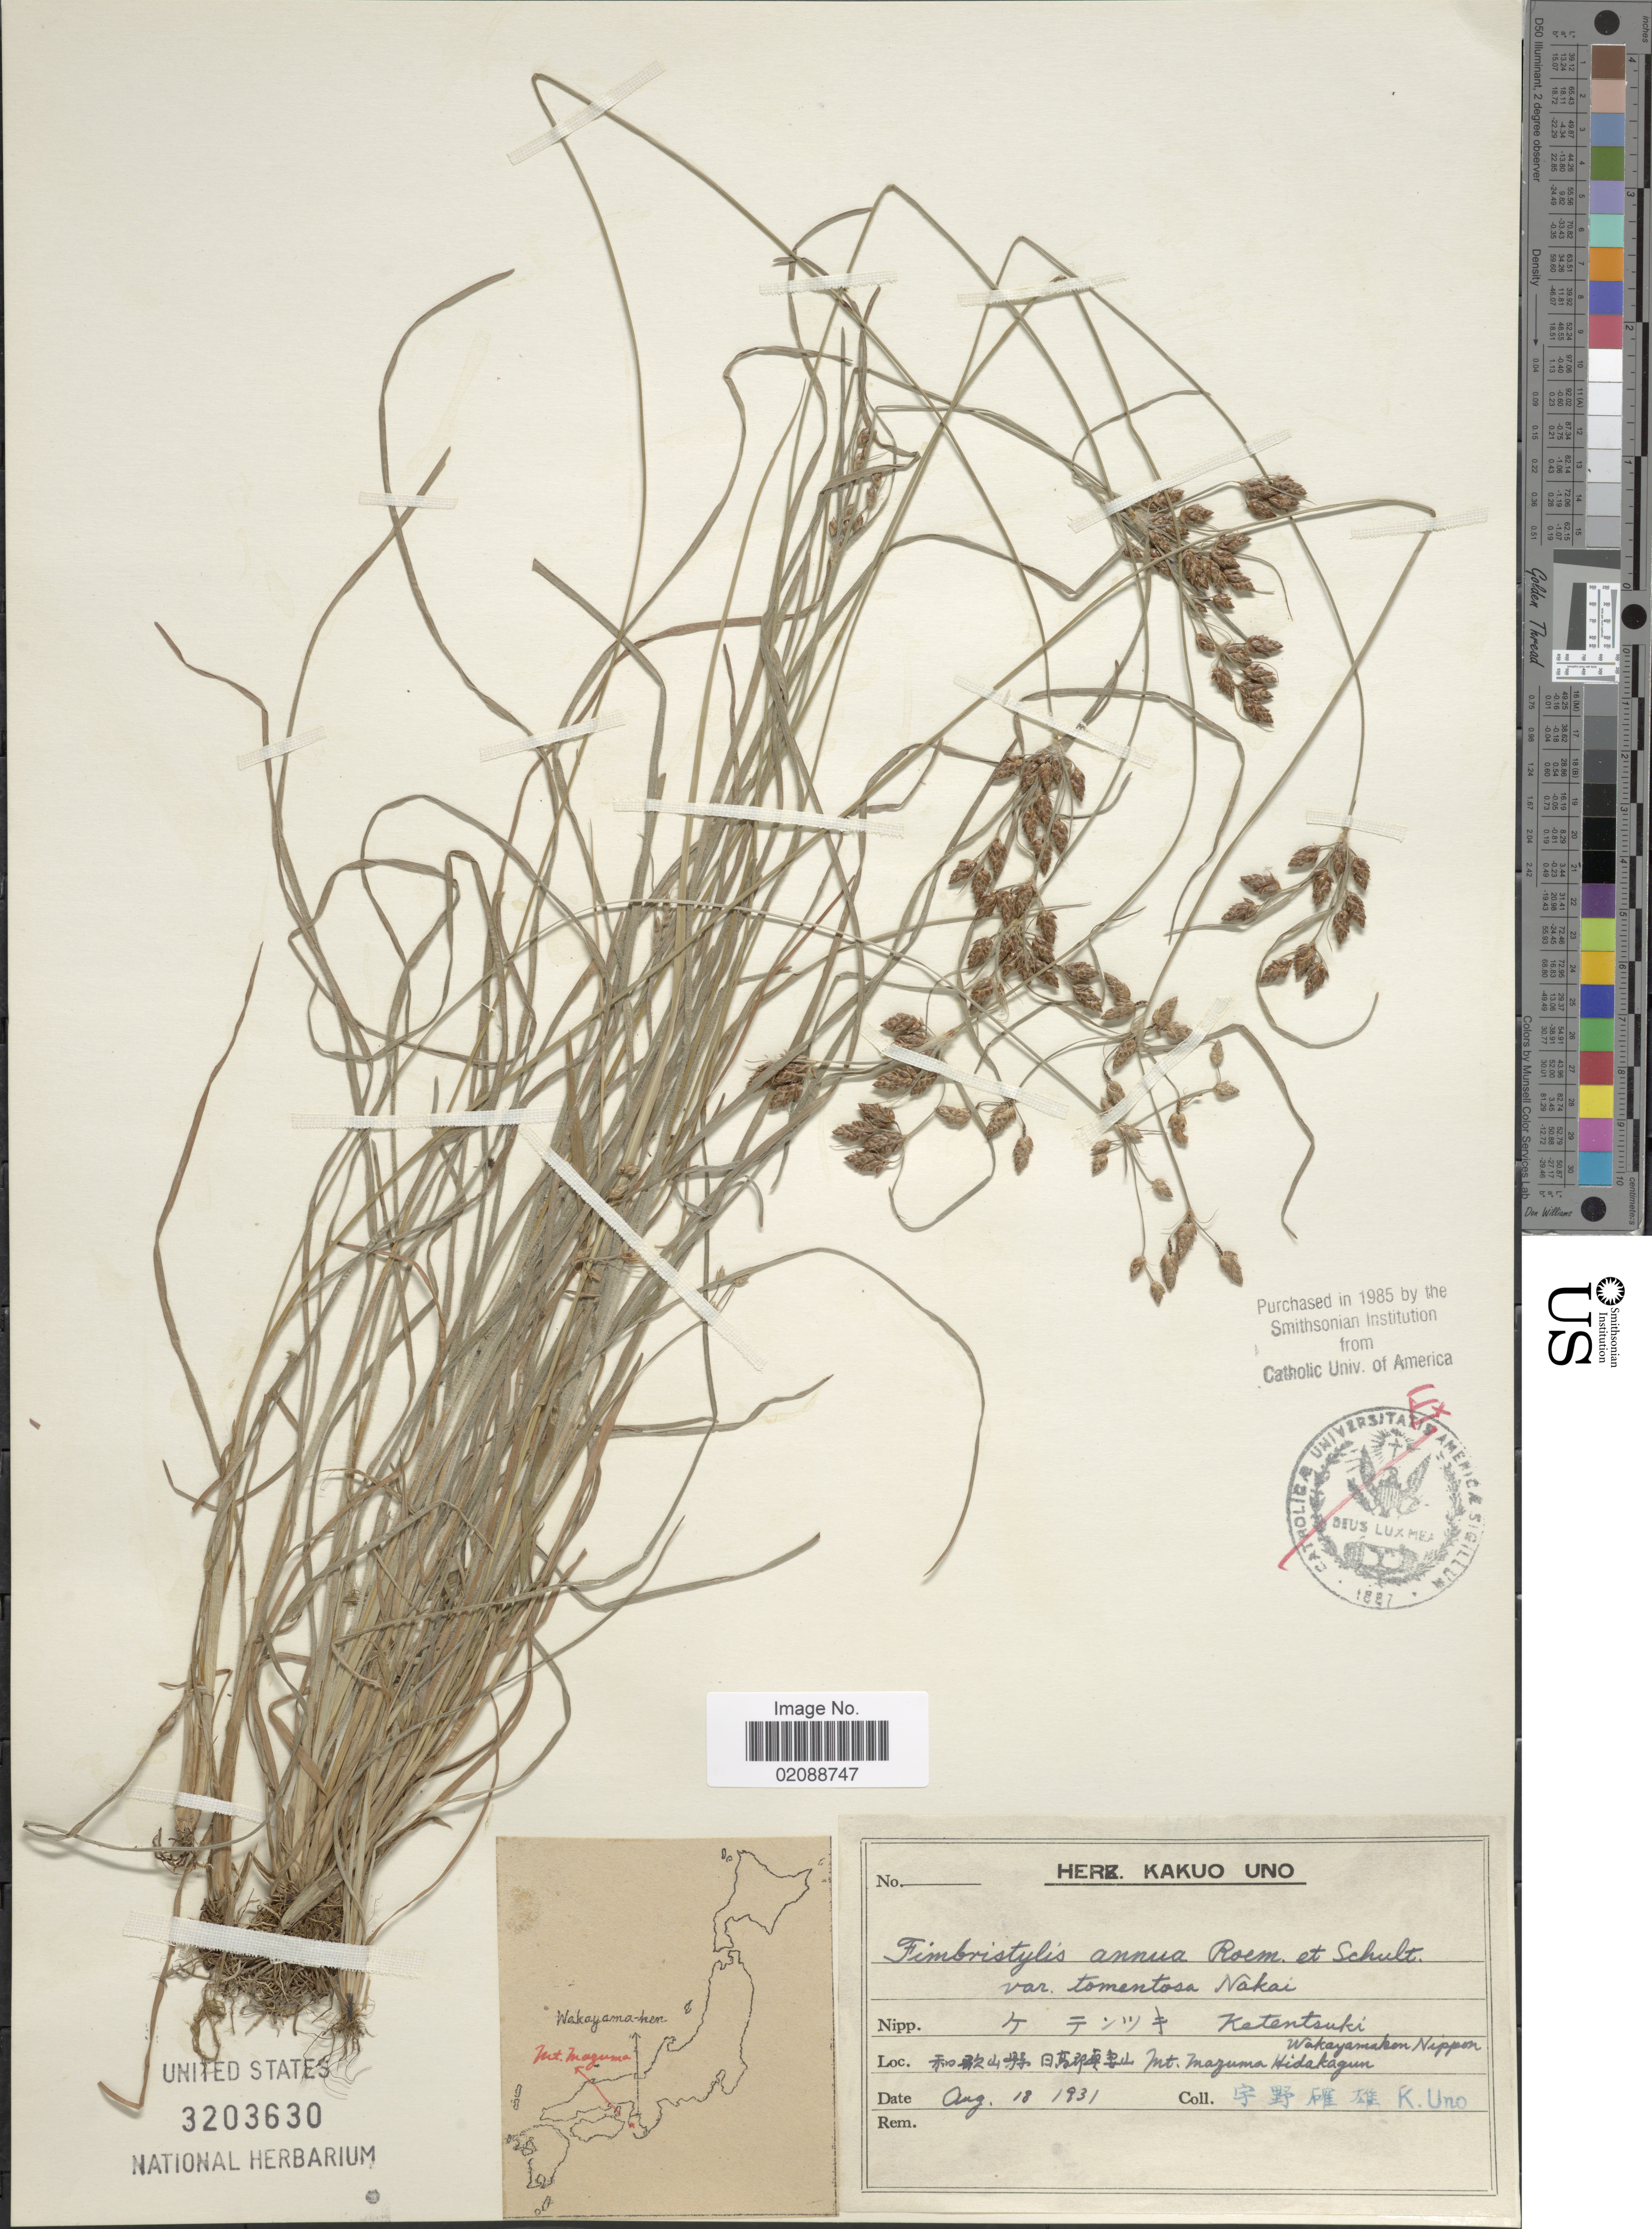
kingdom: Plantae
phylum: Tracheophyta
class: Liliopsida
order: Poales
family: Cyperaceae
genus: Fimbristylis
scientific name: Fimbristylis annua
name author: (All.) Roem. & Schult.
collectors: K. Umo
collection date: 1931-08-18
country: Japan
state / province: Wakayama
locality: Ketentsuki, Wakayamakon Nippon, Mt. Mazuma Hidakagun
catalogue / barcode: US 3203630